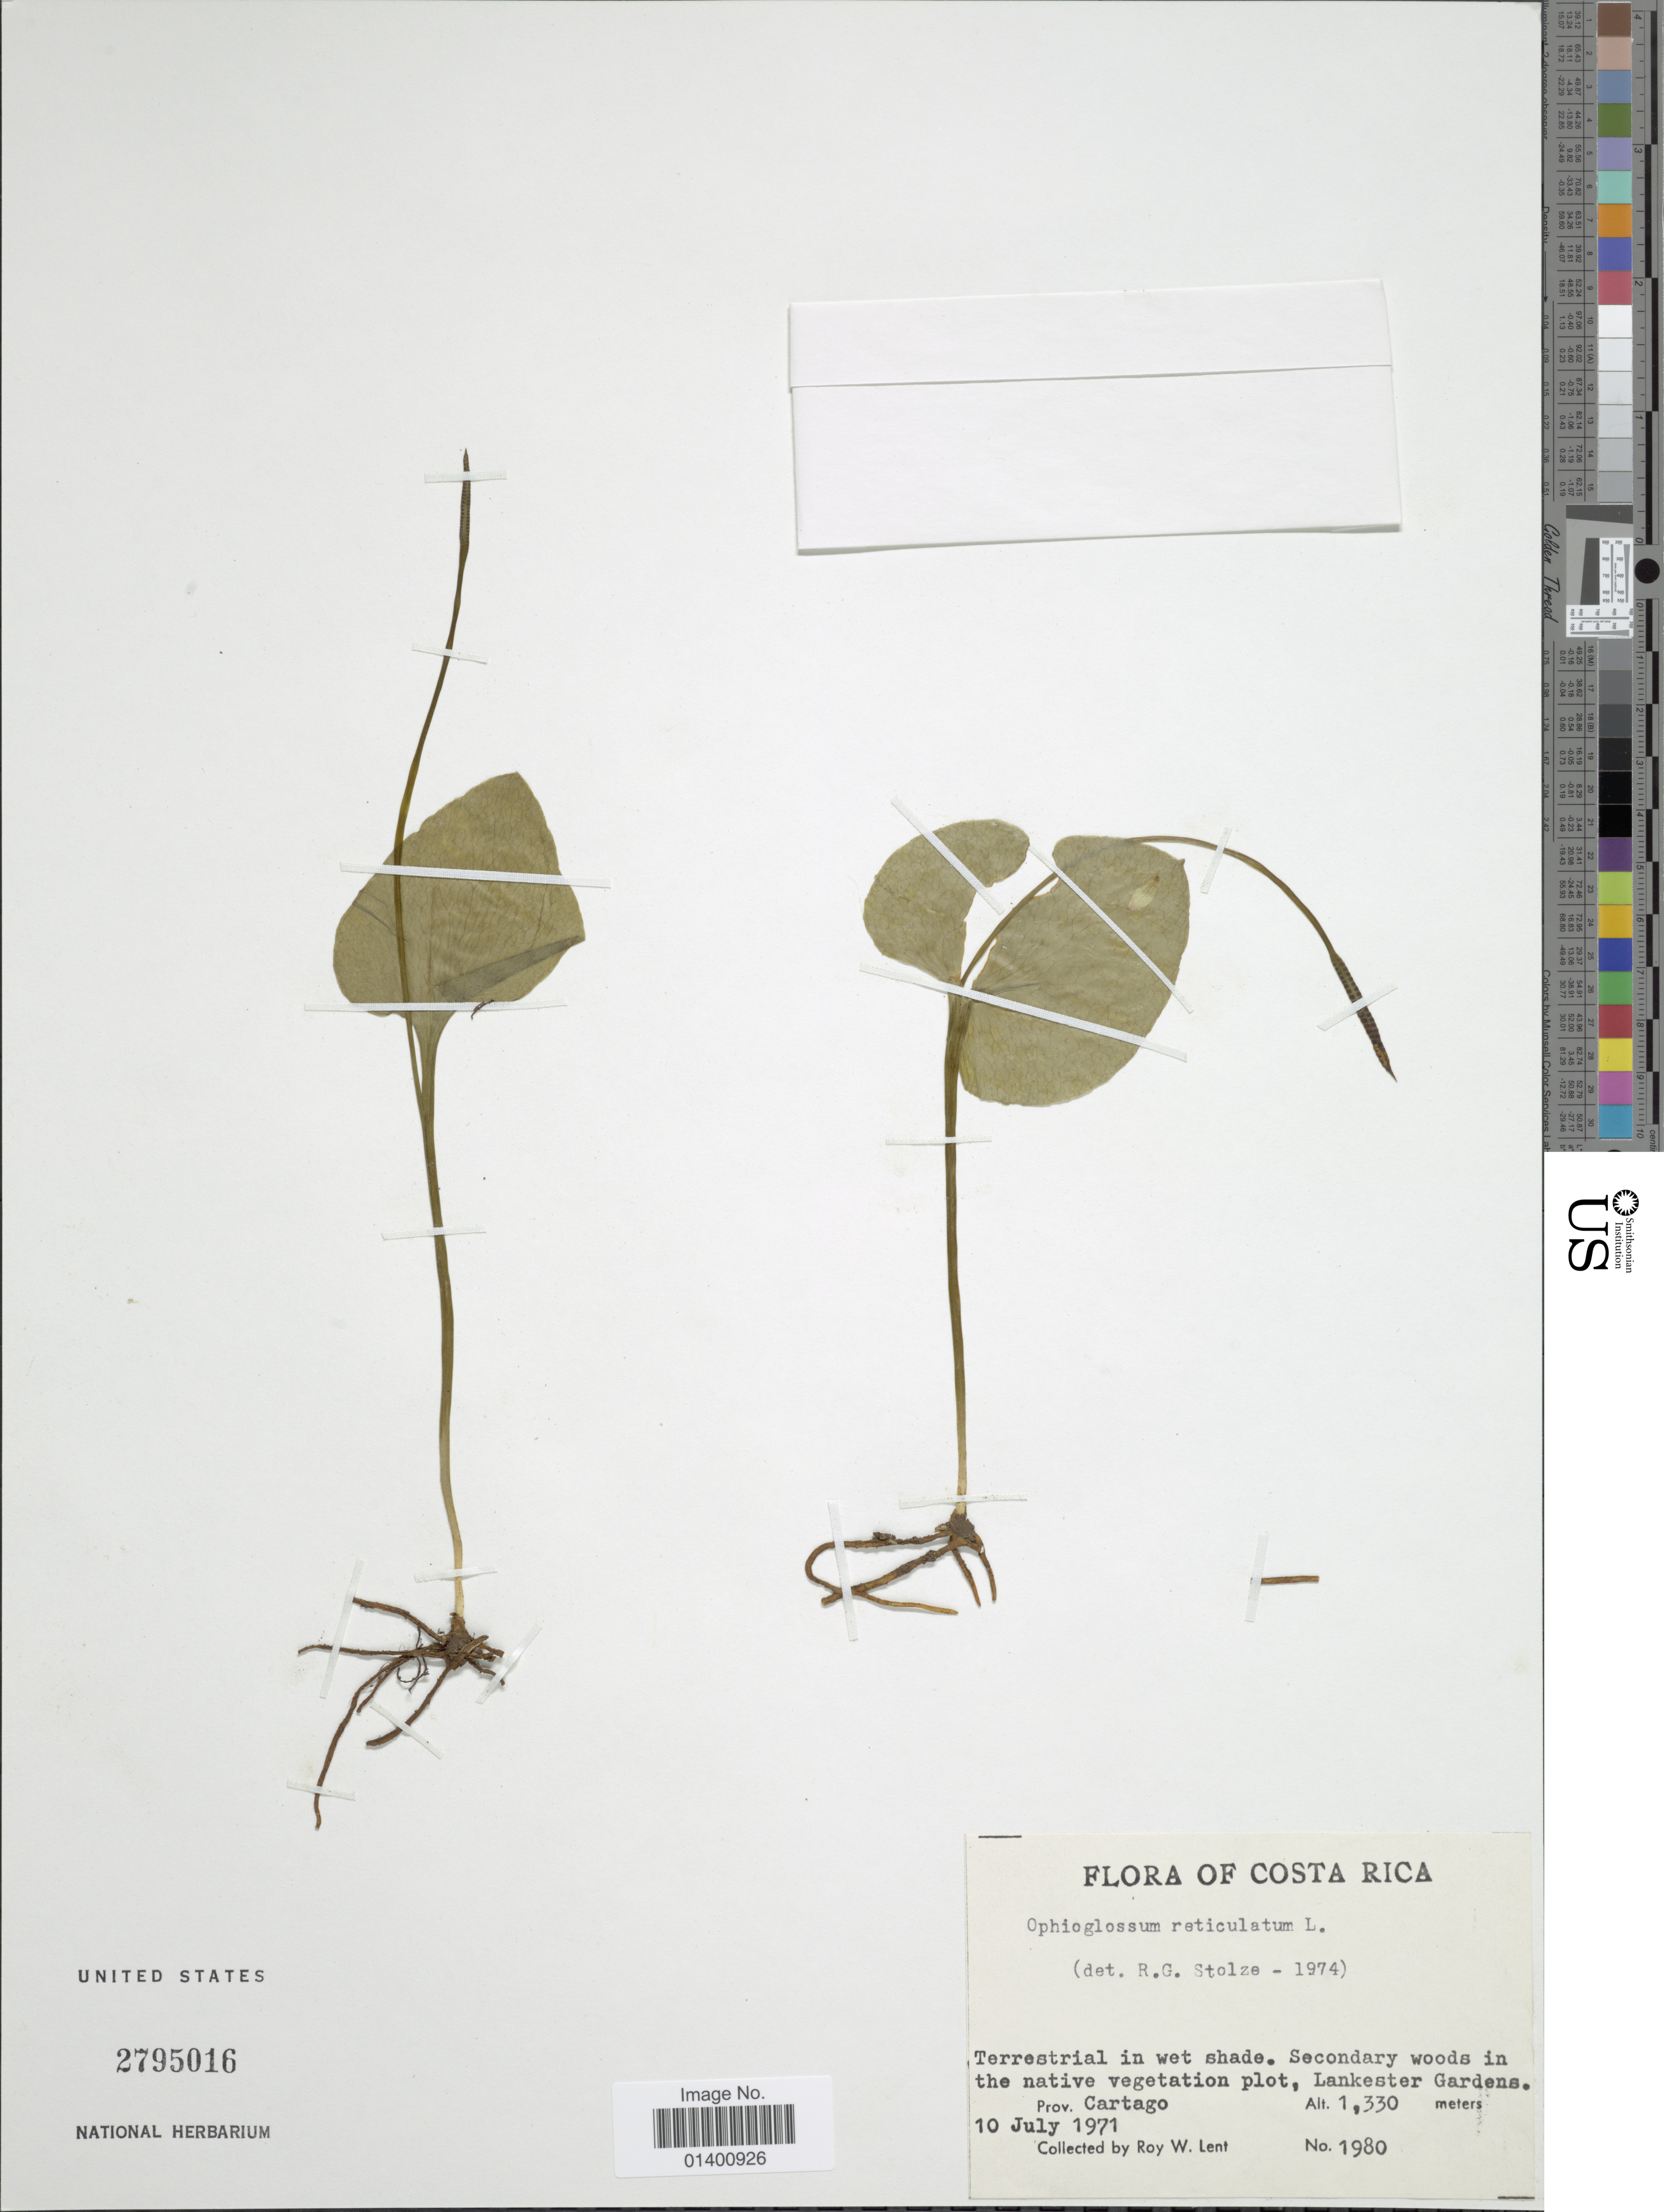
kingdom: Plantae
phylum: Tracheophyta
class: Polypodiopsida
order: Ophioglossales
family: Ophioglossaceae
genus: Ophioglossum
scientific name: Ophioglossum reticulatum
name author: L.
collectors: R. W. Lent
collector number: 1980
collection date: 1971-07-10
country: Costa Rica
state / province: Cartago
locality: Lankester Gardens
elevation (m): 1330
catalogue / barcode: US 2795016